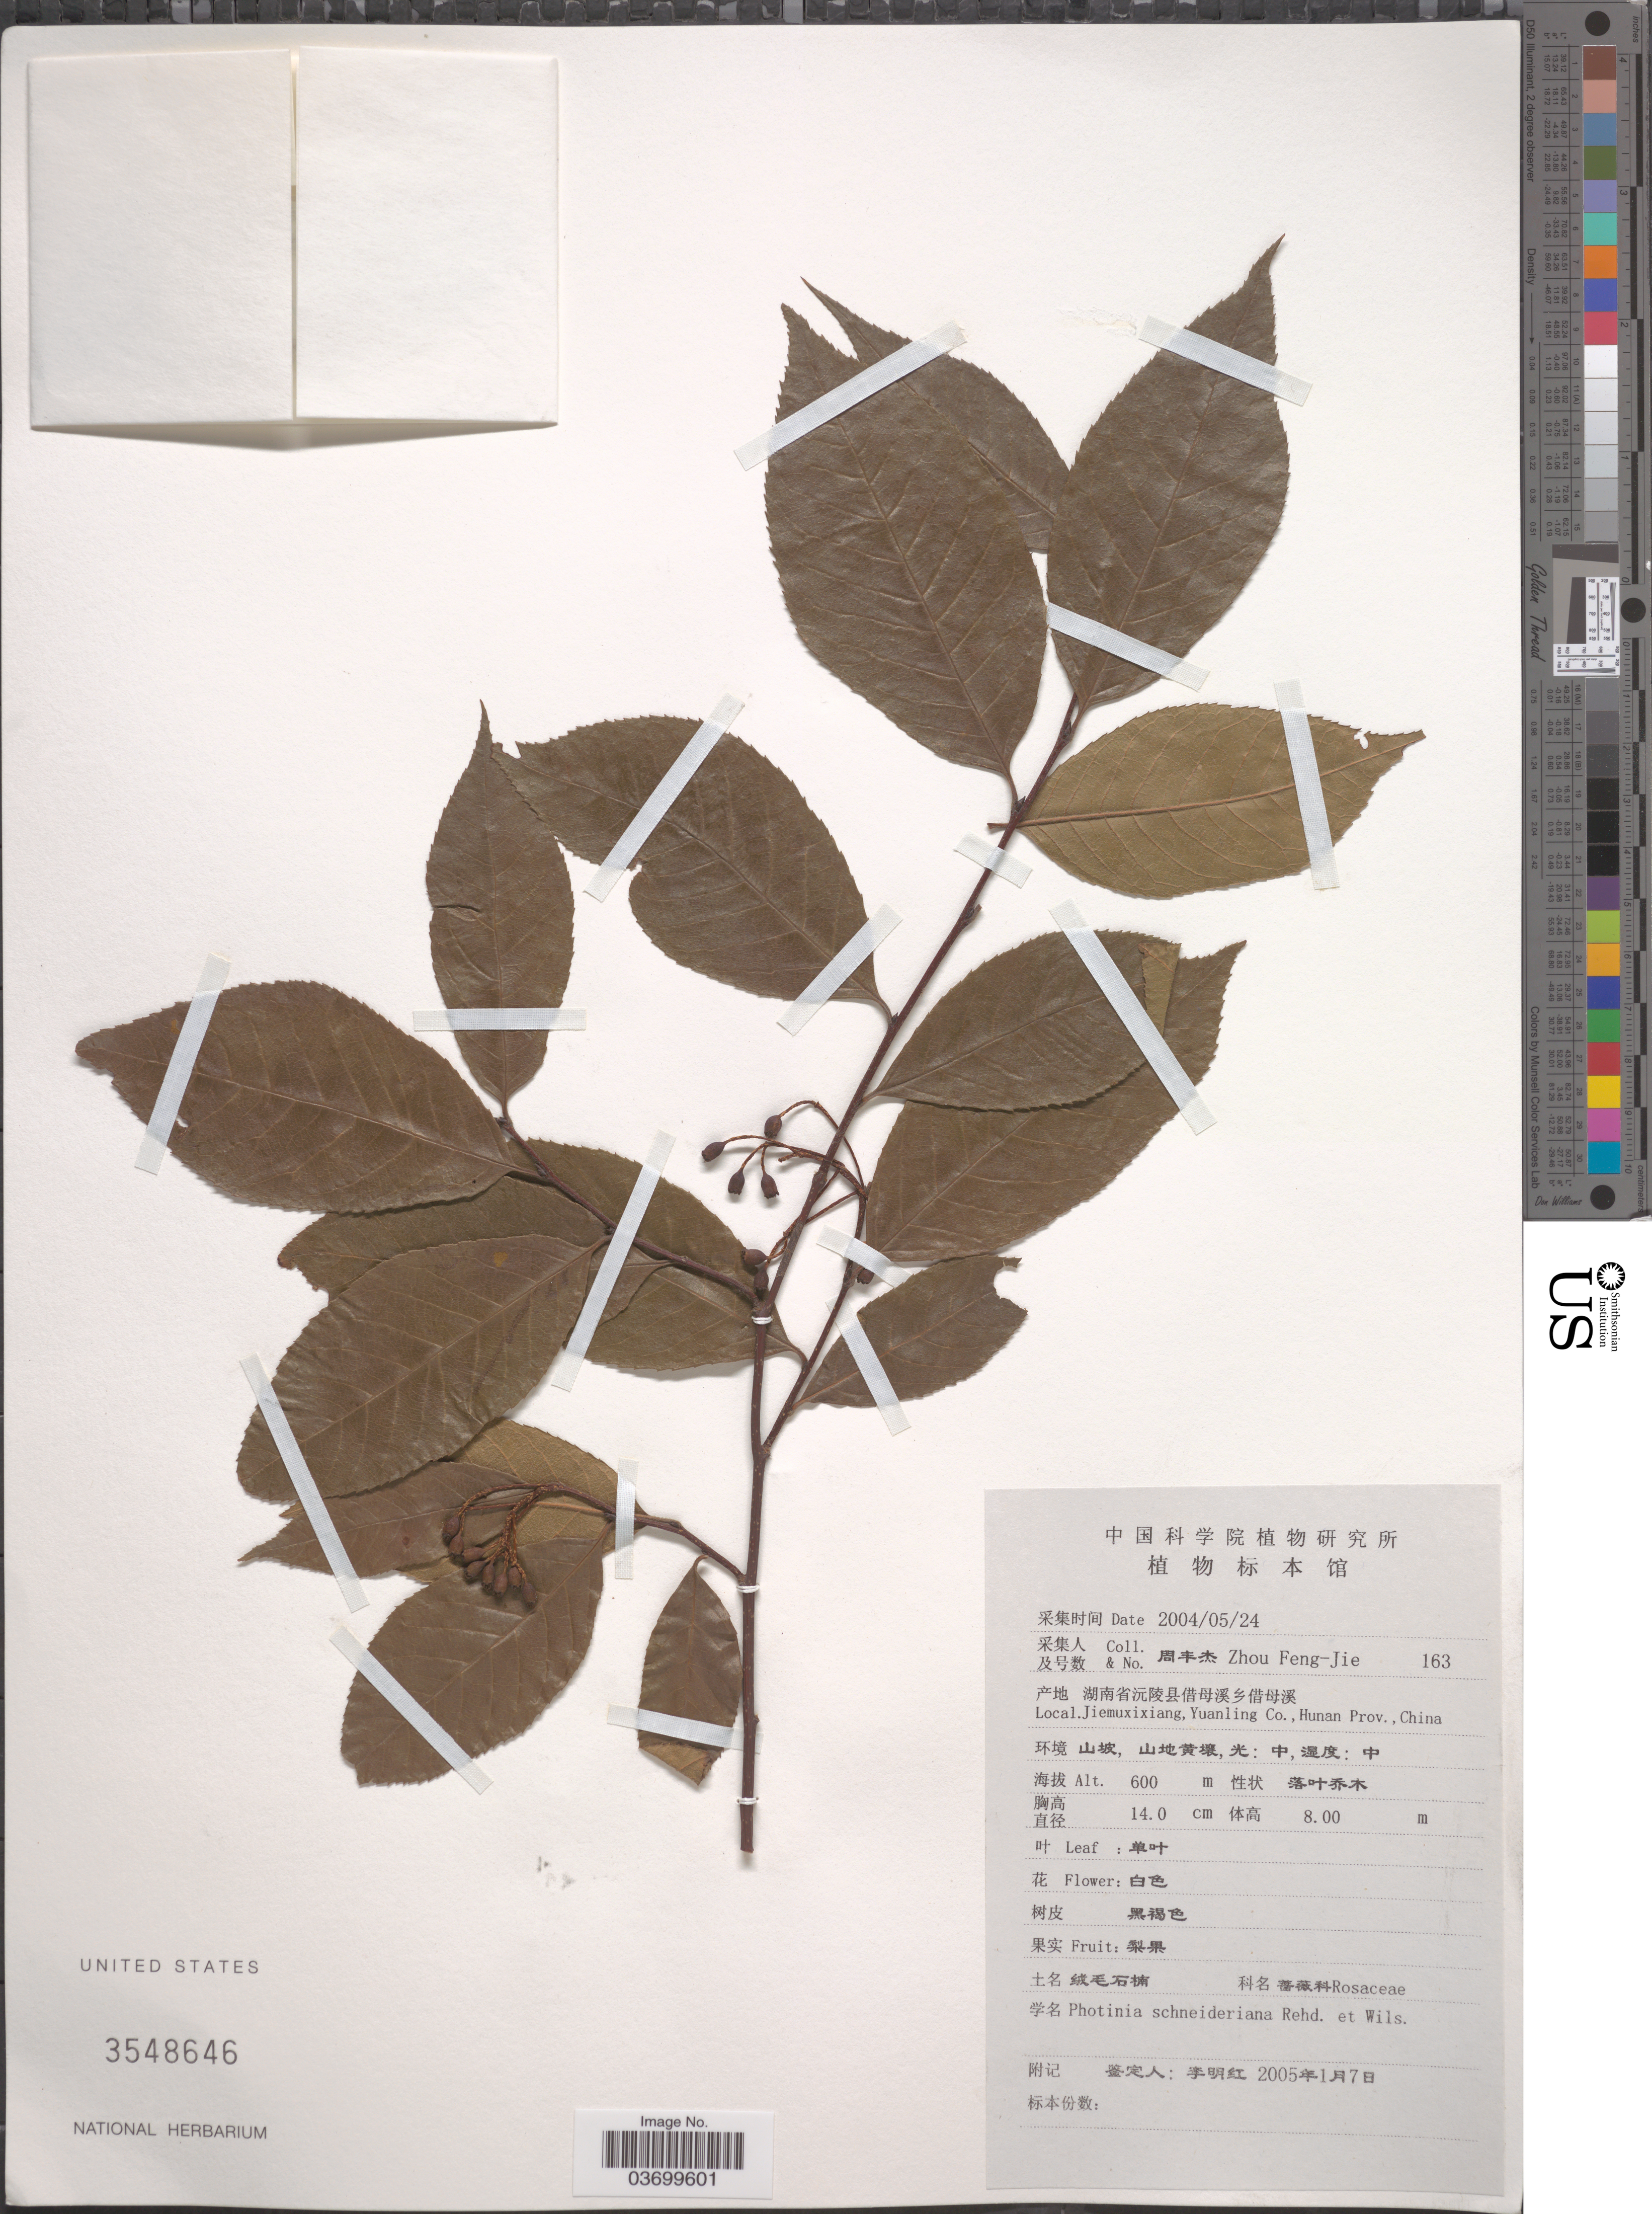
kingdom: Plantae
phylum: Tracheophyta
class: Magnoliopsida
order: Rosales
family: Rosaceae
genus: Photinia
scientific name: Photinia schneideriana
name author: Rehder & E.H. Wilson in Sarg.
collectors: F. Zhou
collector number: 163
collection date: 2004-05-24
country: China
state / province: Hunan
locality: Jiemuxixiang, Yuanling Co.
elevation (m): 600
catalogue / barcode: US 3548646